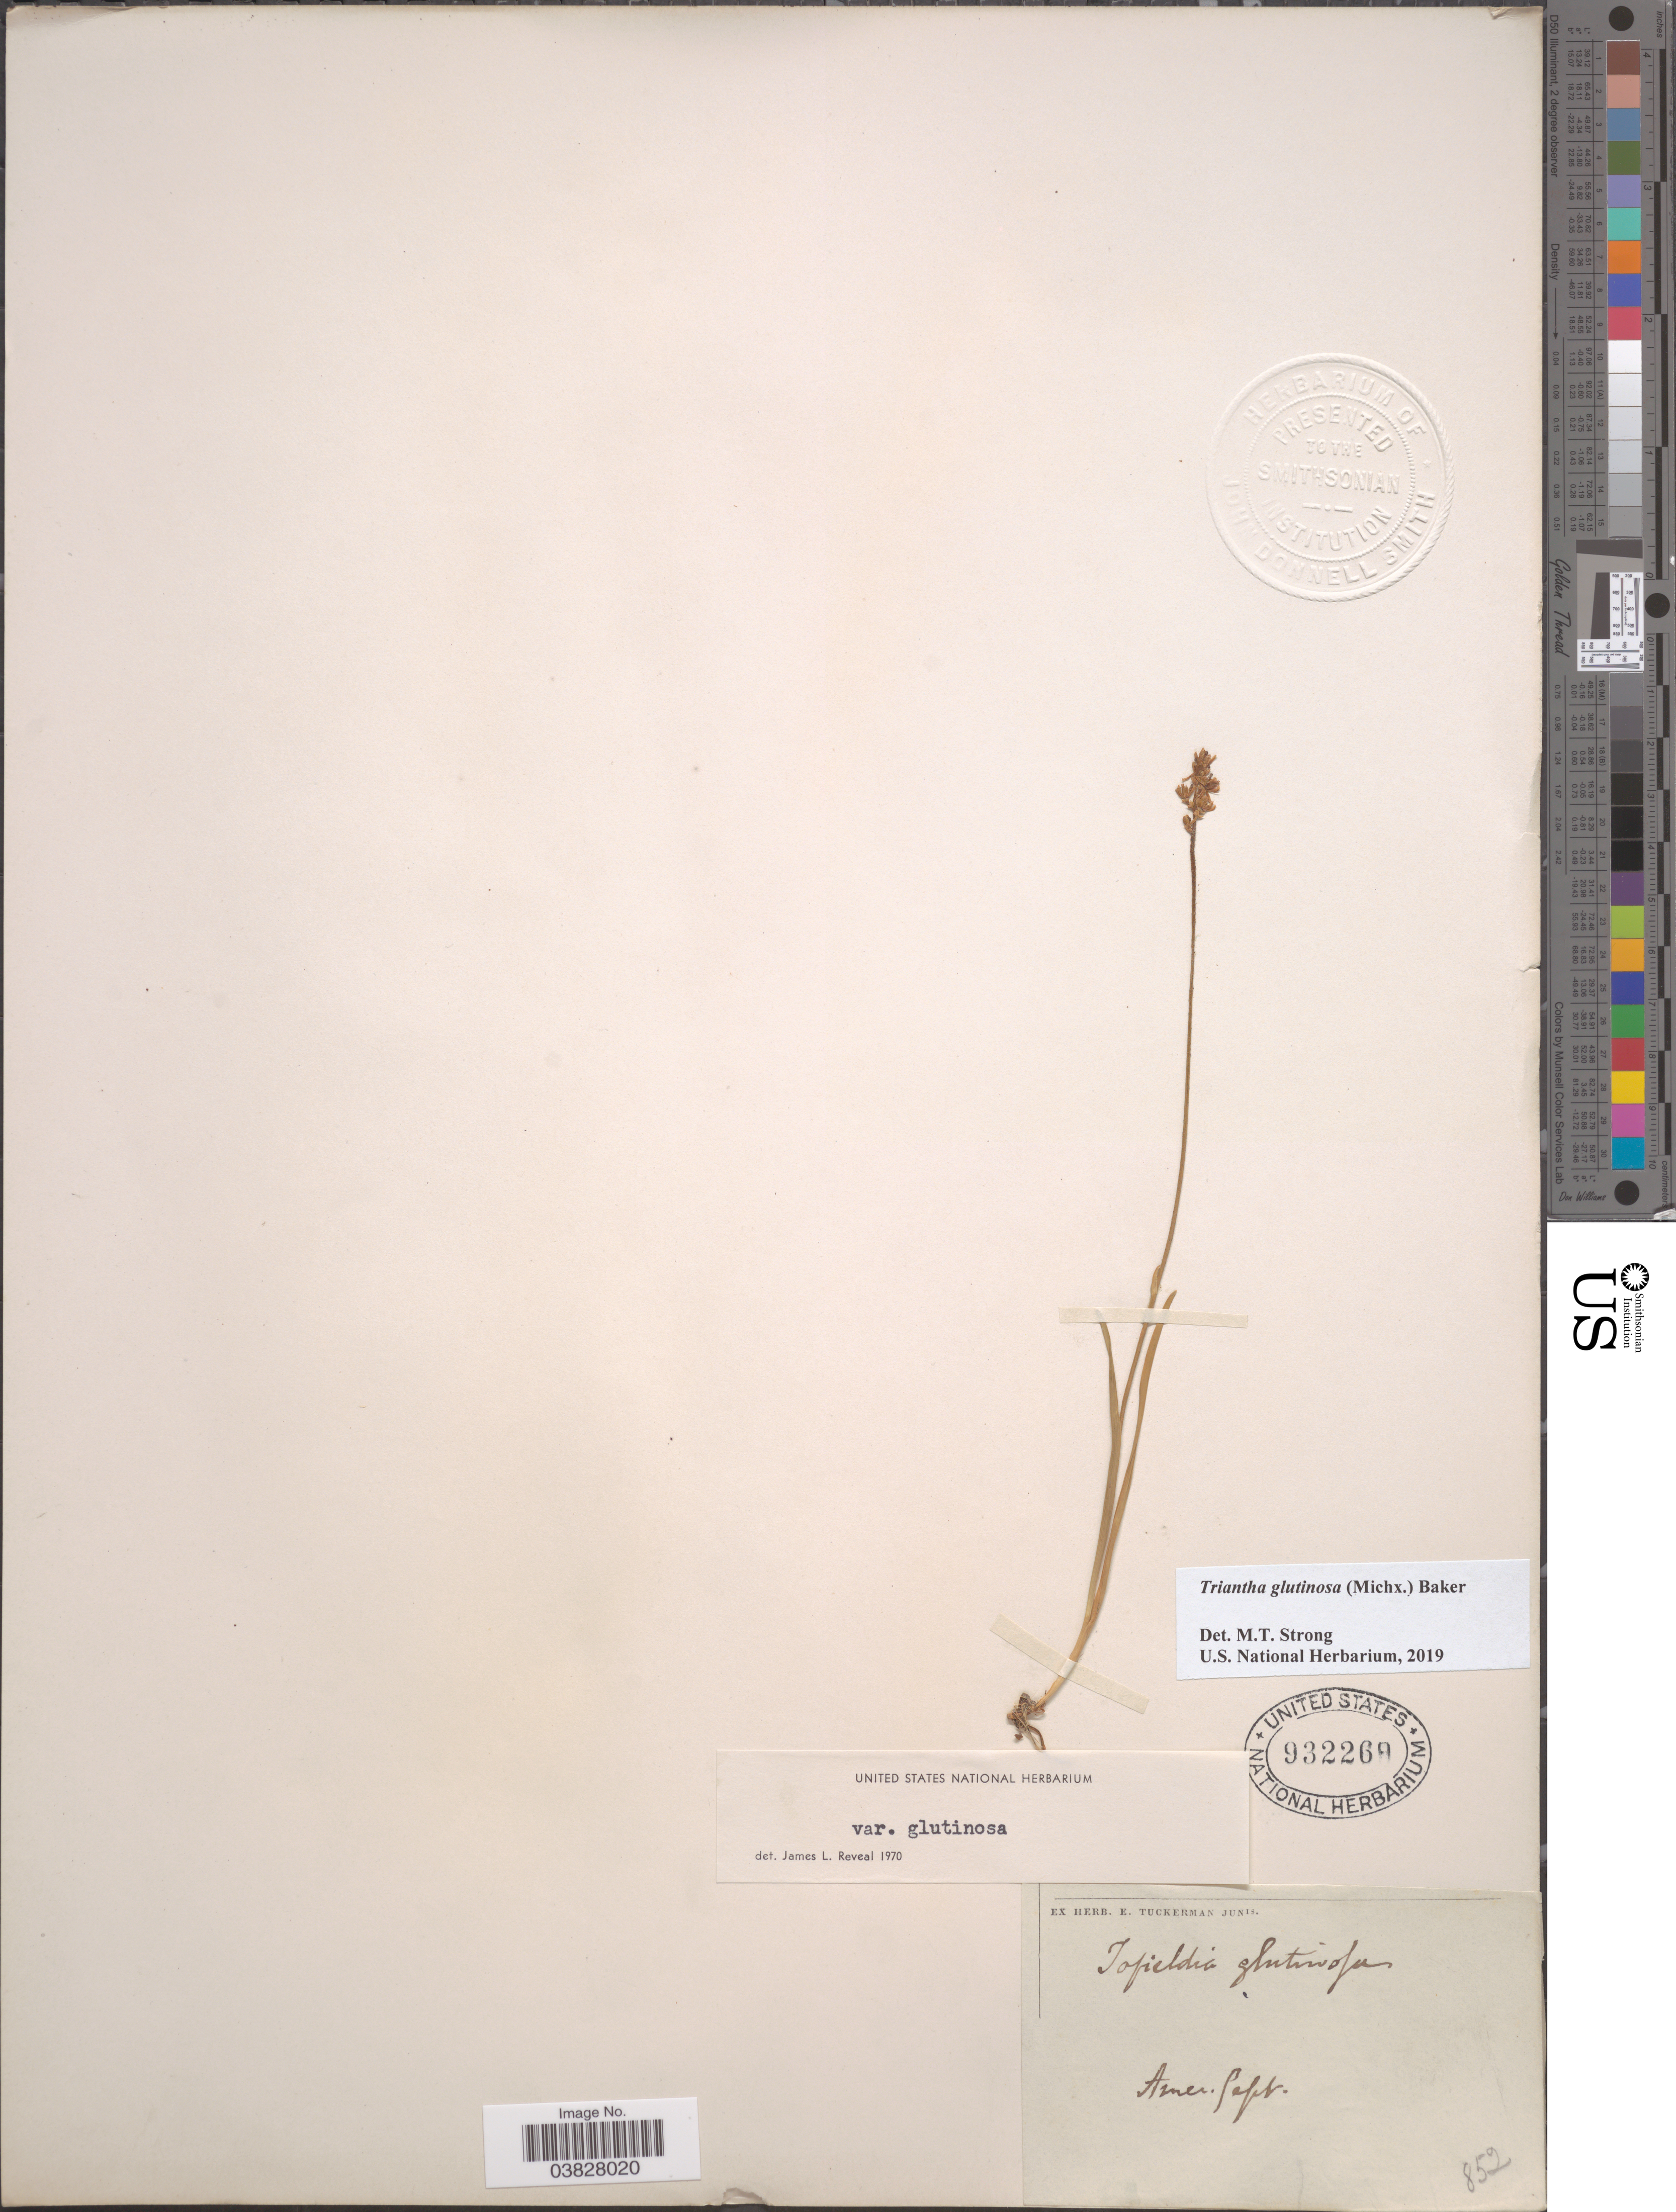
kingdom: Plantae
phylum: Tracheophyta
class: Liliopsida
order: Alismatales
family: Tofieldiaceae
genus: Triantha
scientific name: Triantha glutinosa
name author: (Michx.) Baker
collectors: ex herb. E. Tuckerman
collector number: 852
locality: Amer. Pept.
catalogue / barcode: US 932269